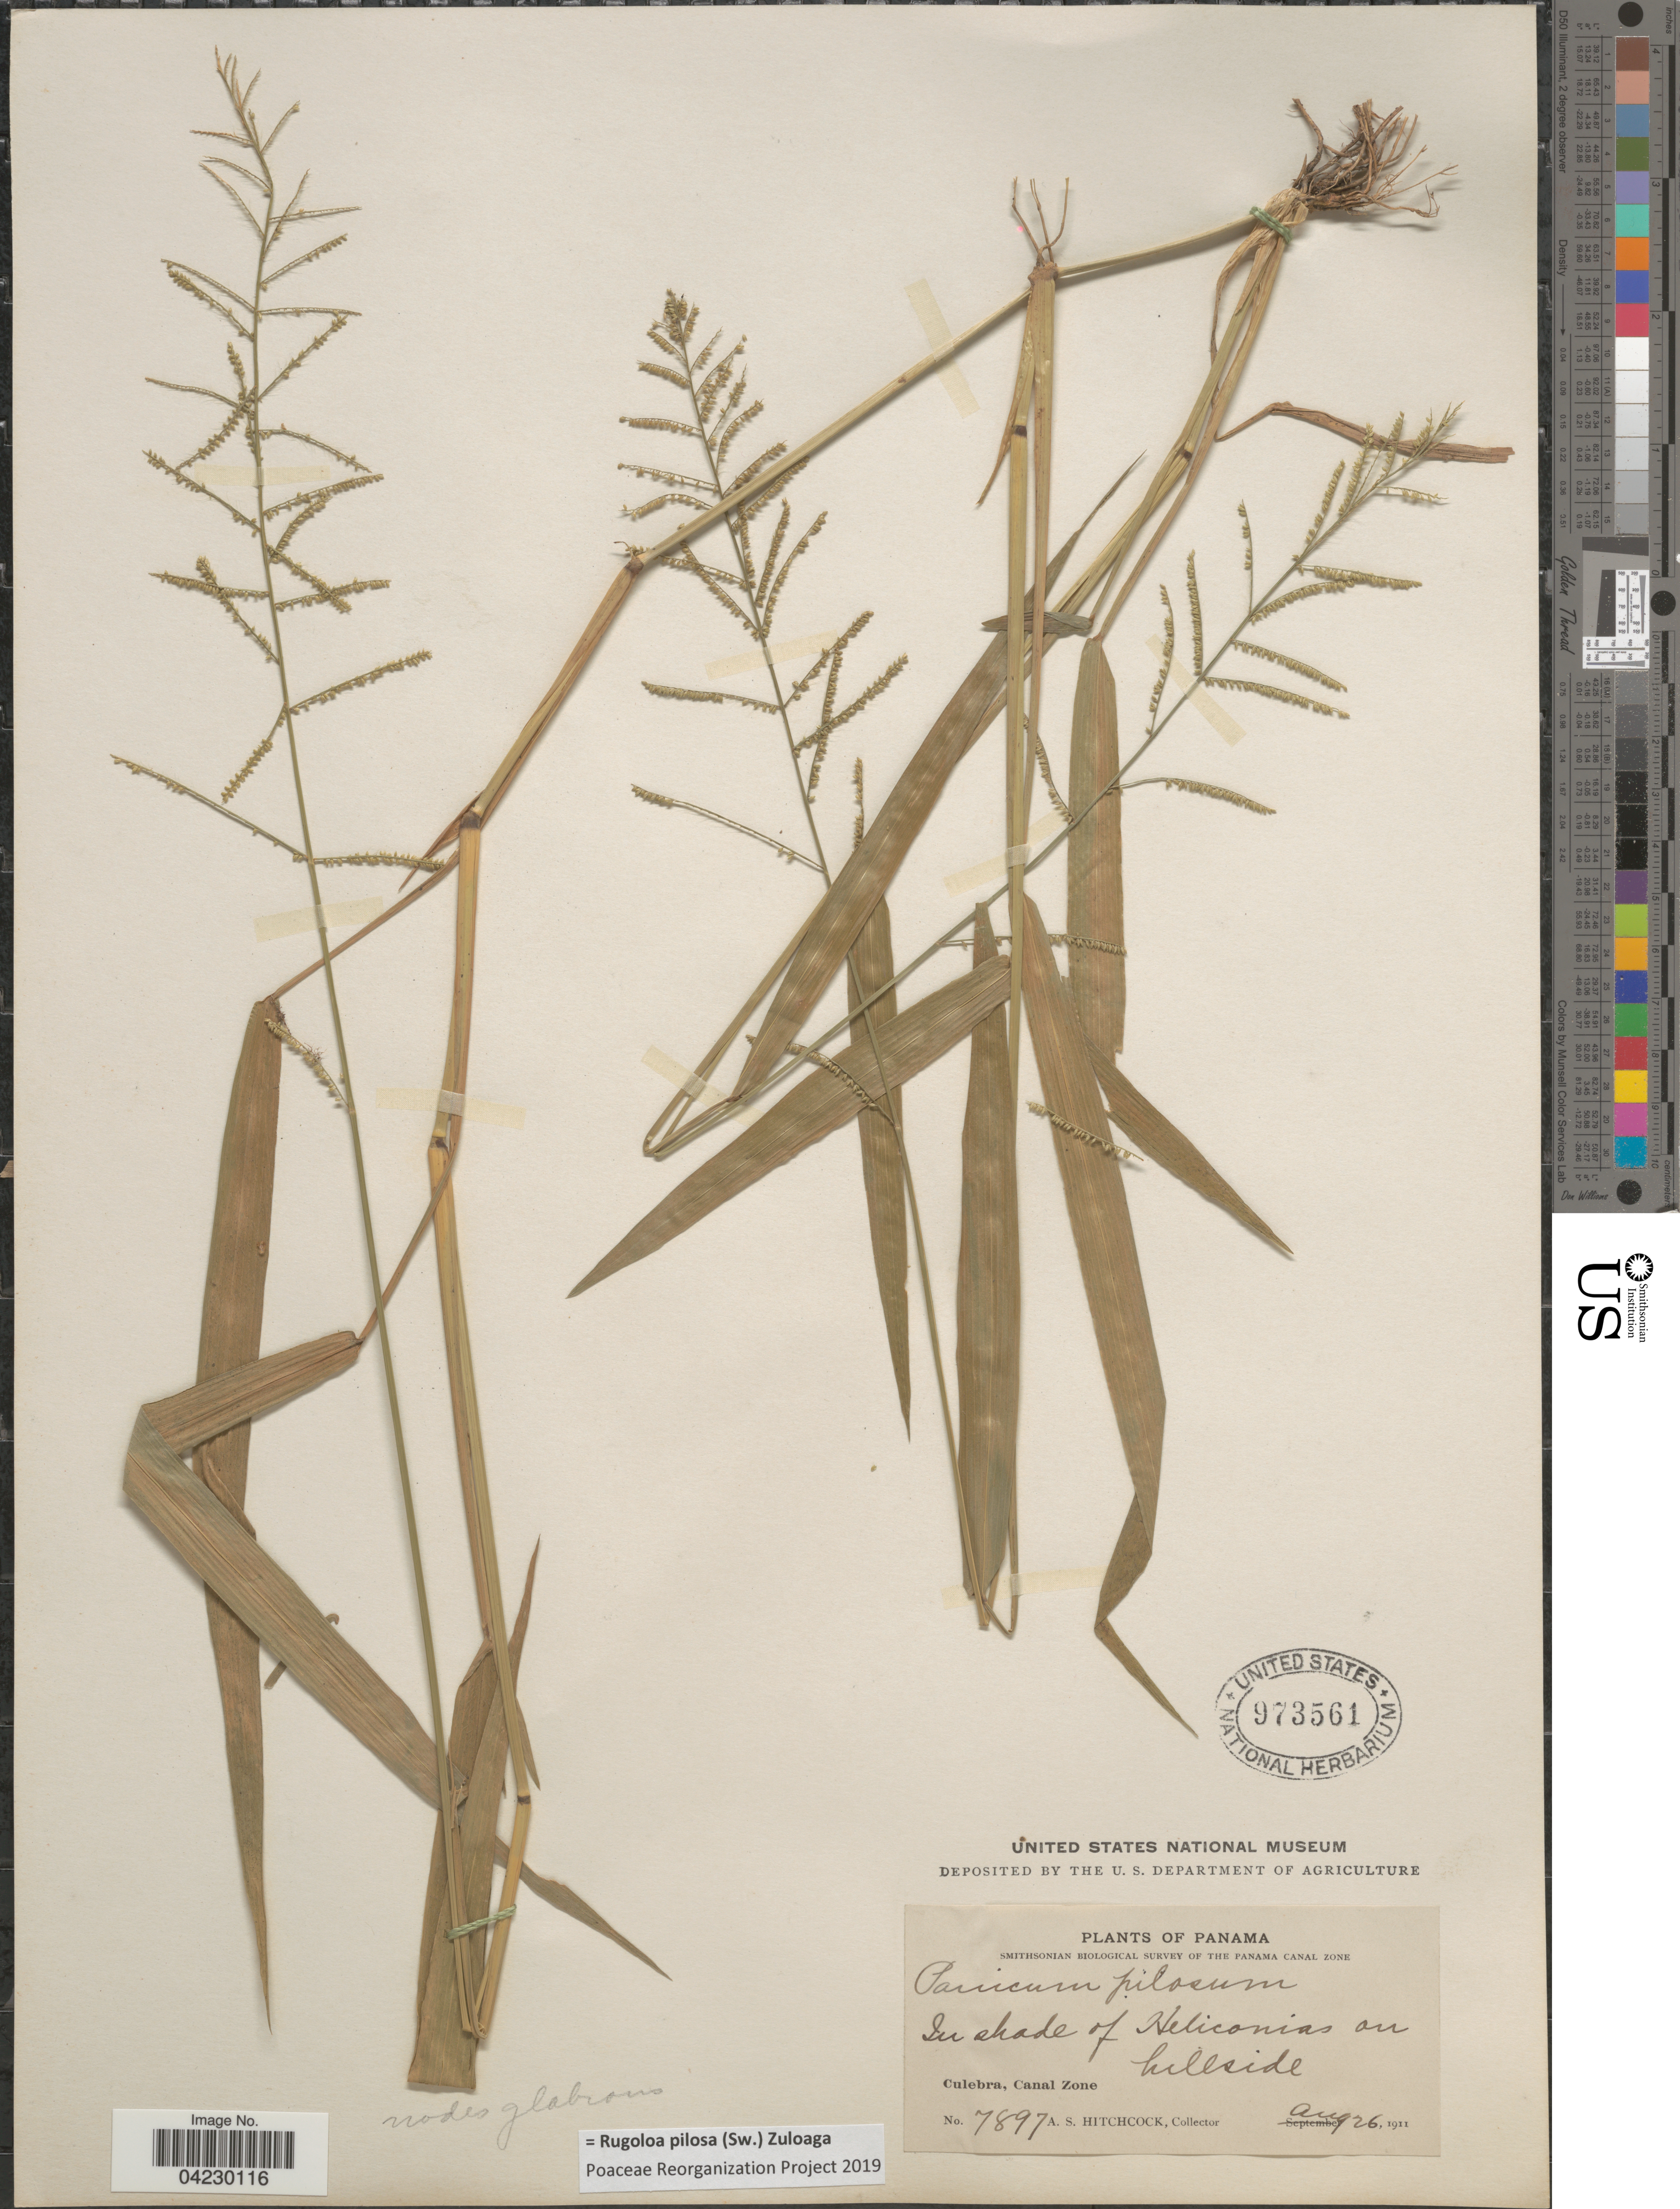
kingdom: Plantae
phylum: Tracheophyta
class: Liliopsida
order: Poales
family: Poaceae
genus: Rugoloa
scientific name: Rugoloa pilosa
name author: (Sw.) Zuloaga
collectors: A. S. Hitchcock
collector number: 7897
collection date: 1911-08-26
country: Panama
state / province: Colón / Panamá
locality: Smithsonian Biological Survey of the Panama Canal Zone. In shade of Heliconias on hillside. Culebra, Canal Zone.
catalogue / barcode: US 973561